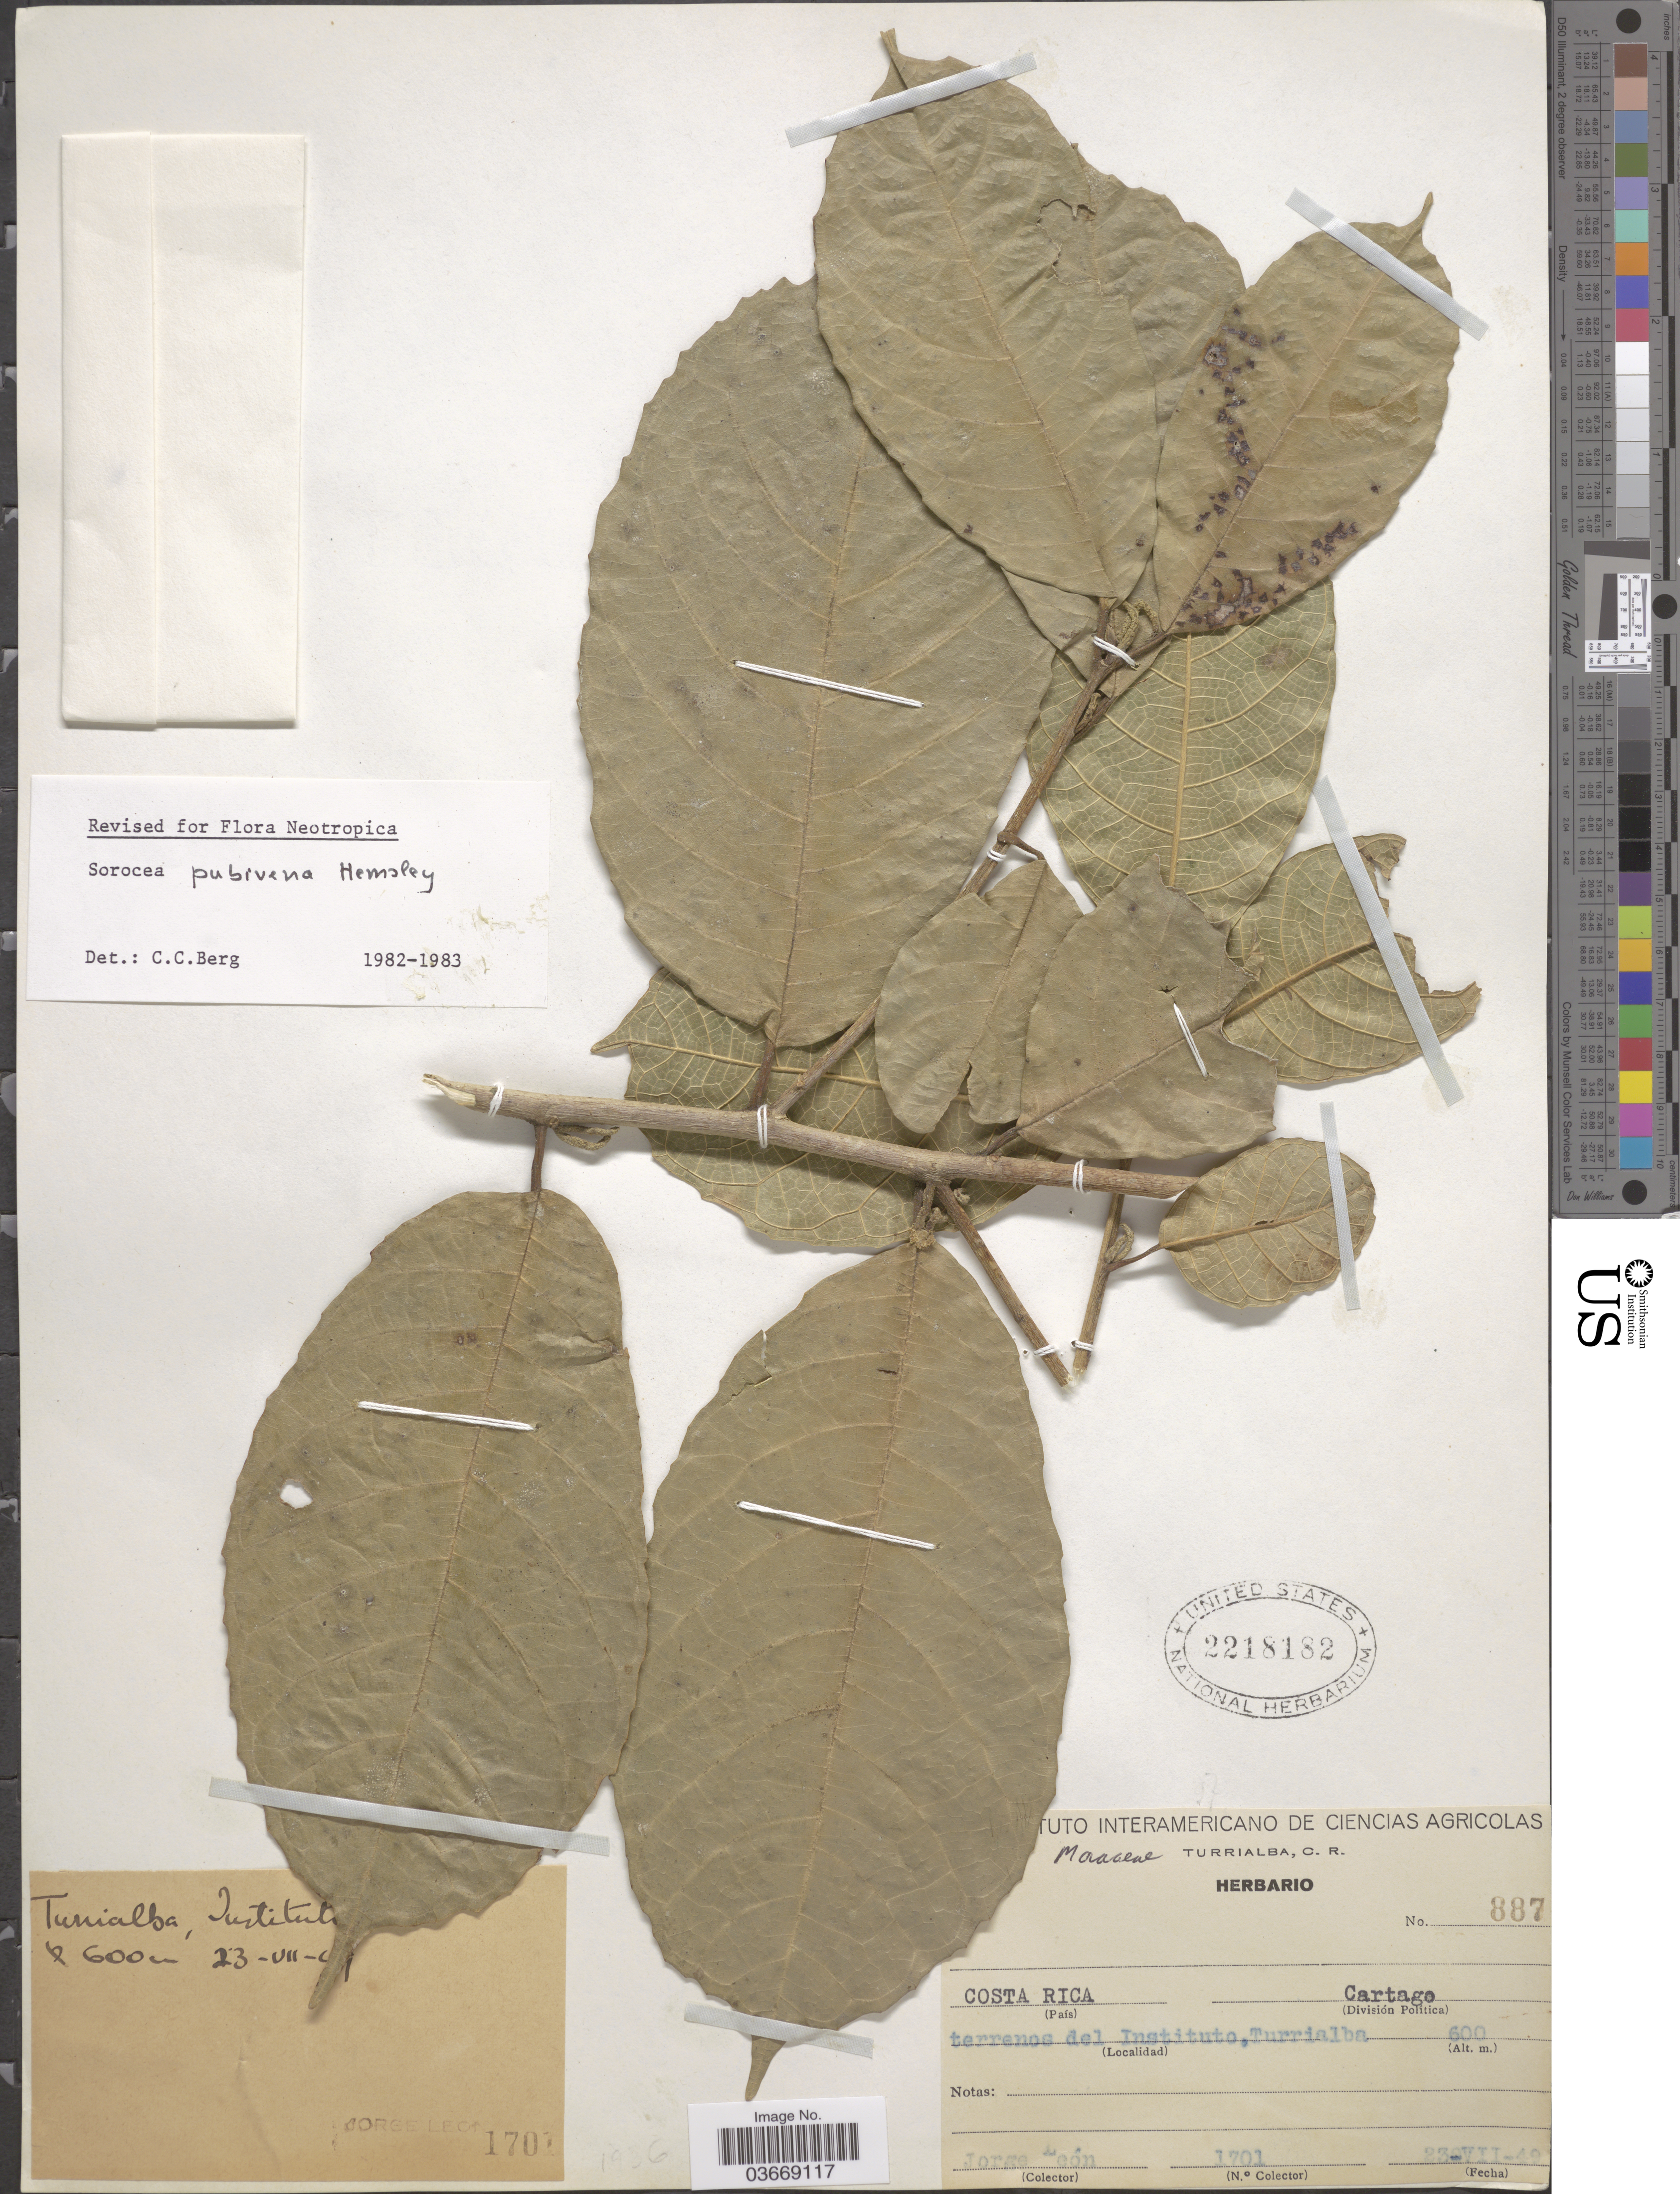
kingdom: Plantae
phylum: Tracheophyta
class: Magnoliopsida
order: Rosales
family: Moraceae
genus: Sorocea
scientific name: Sorocea pubivena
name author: Hemsl.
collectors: J. León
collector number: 1701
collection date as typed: Transcribed d/m/y: 23/7/49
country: Costa Rica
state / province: Cartago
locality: Cartago (División Política). Terrenos del Instituto, Turrialba.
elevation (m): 600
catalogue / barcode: US 2218182